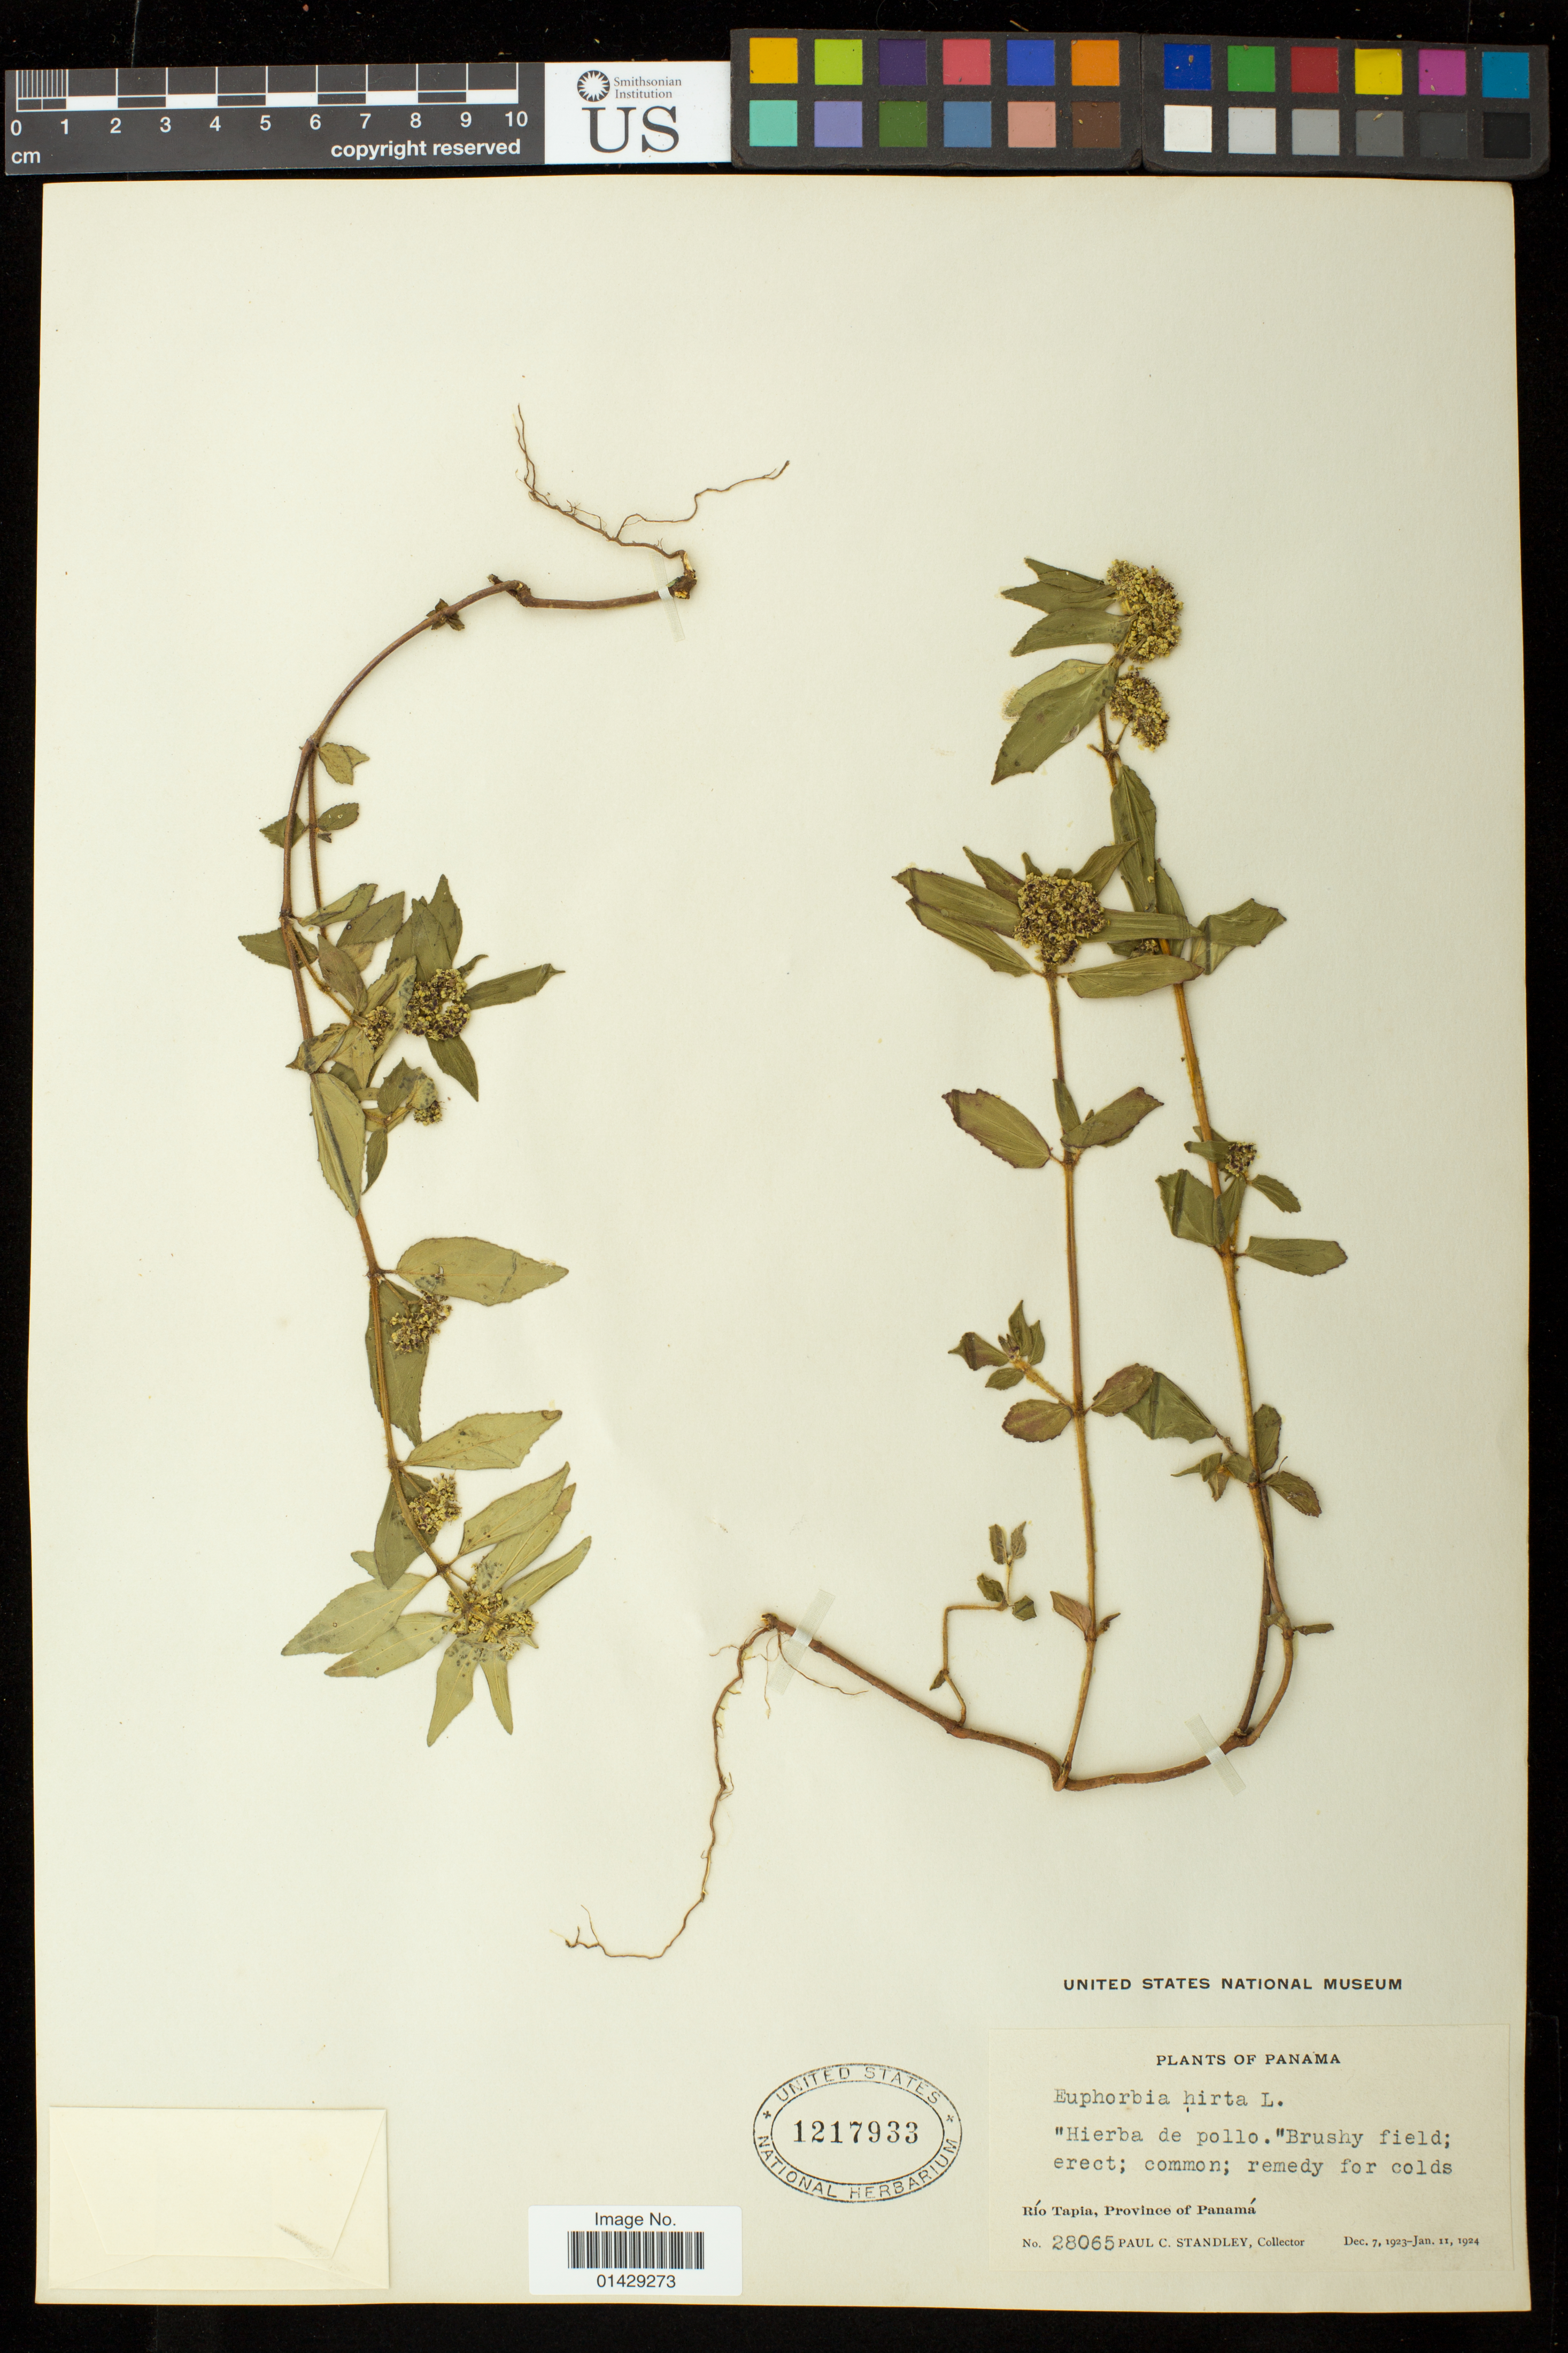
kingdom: Plantae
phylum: Tracheophyta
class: Magnoliopsida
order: Malpighiales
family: Euphorbiaceae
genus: Euphorbia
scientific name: Euphorbia hirta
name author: L.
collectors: P. C. Standley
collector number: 28065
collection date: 1923-12-07/1924-01-11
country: Panama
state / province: Panamá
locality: Rio Tapia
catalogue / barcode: US 1217933